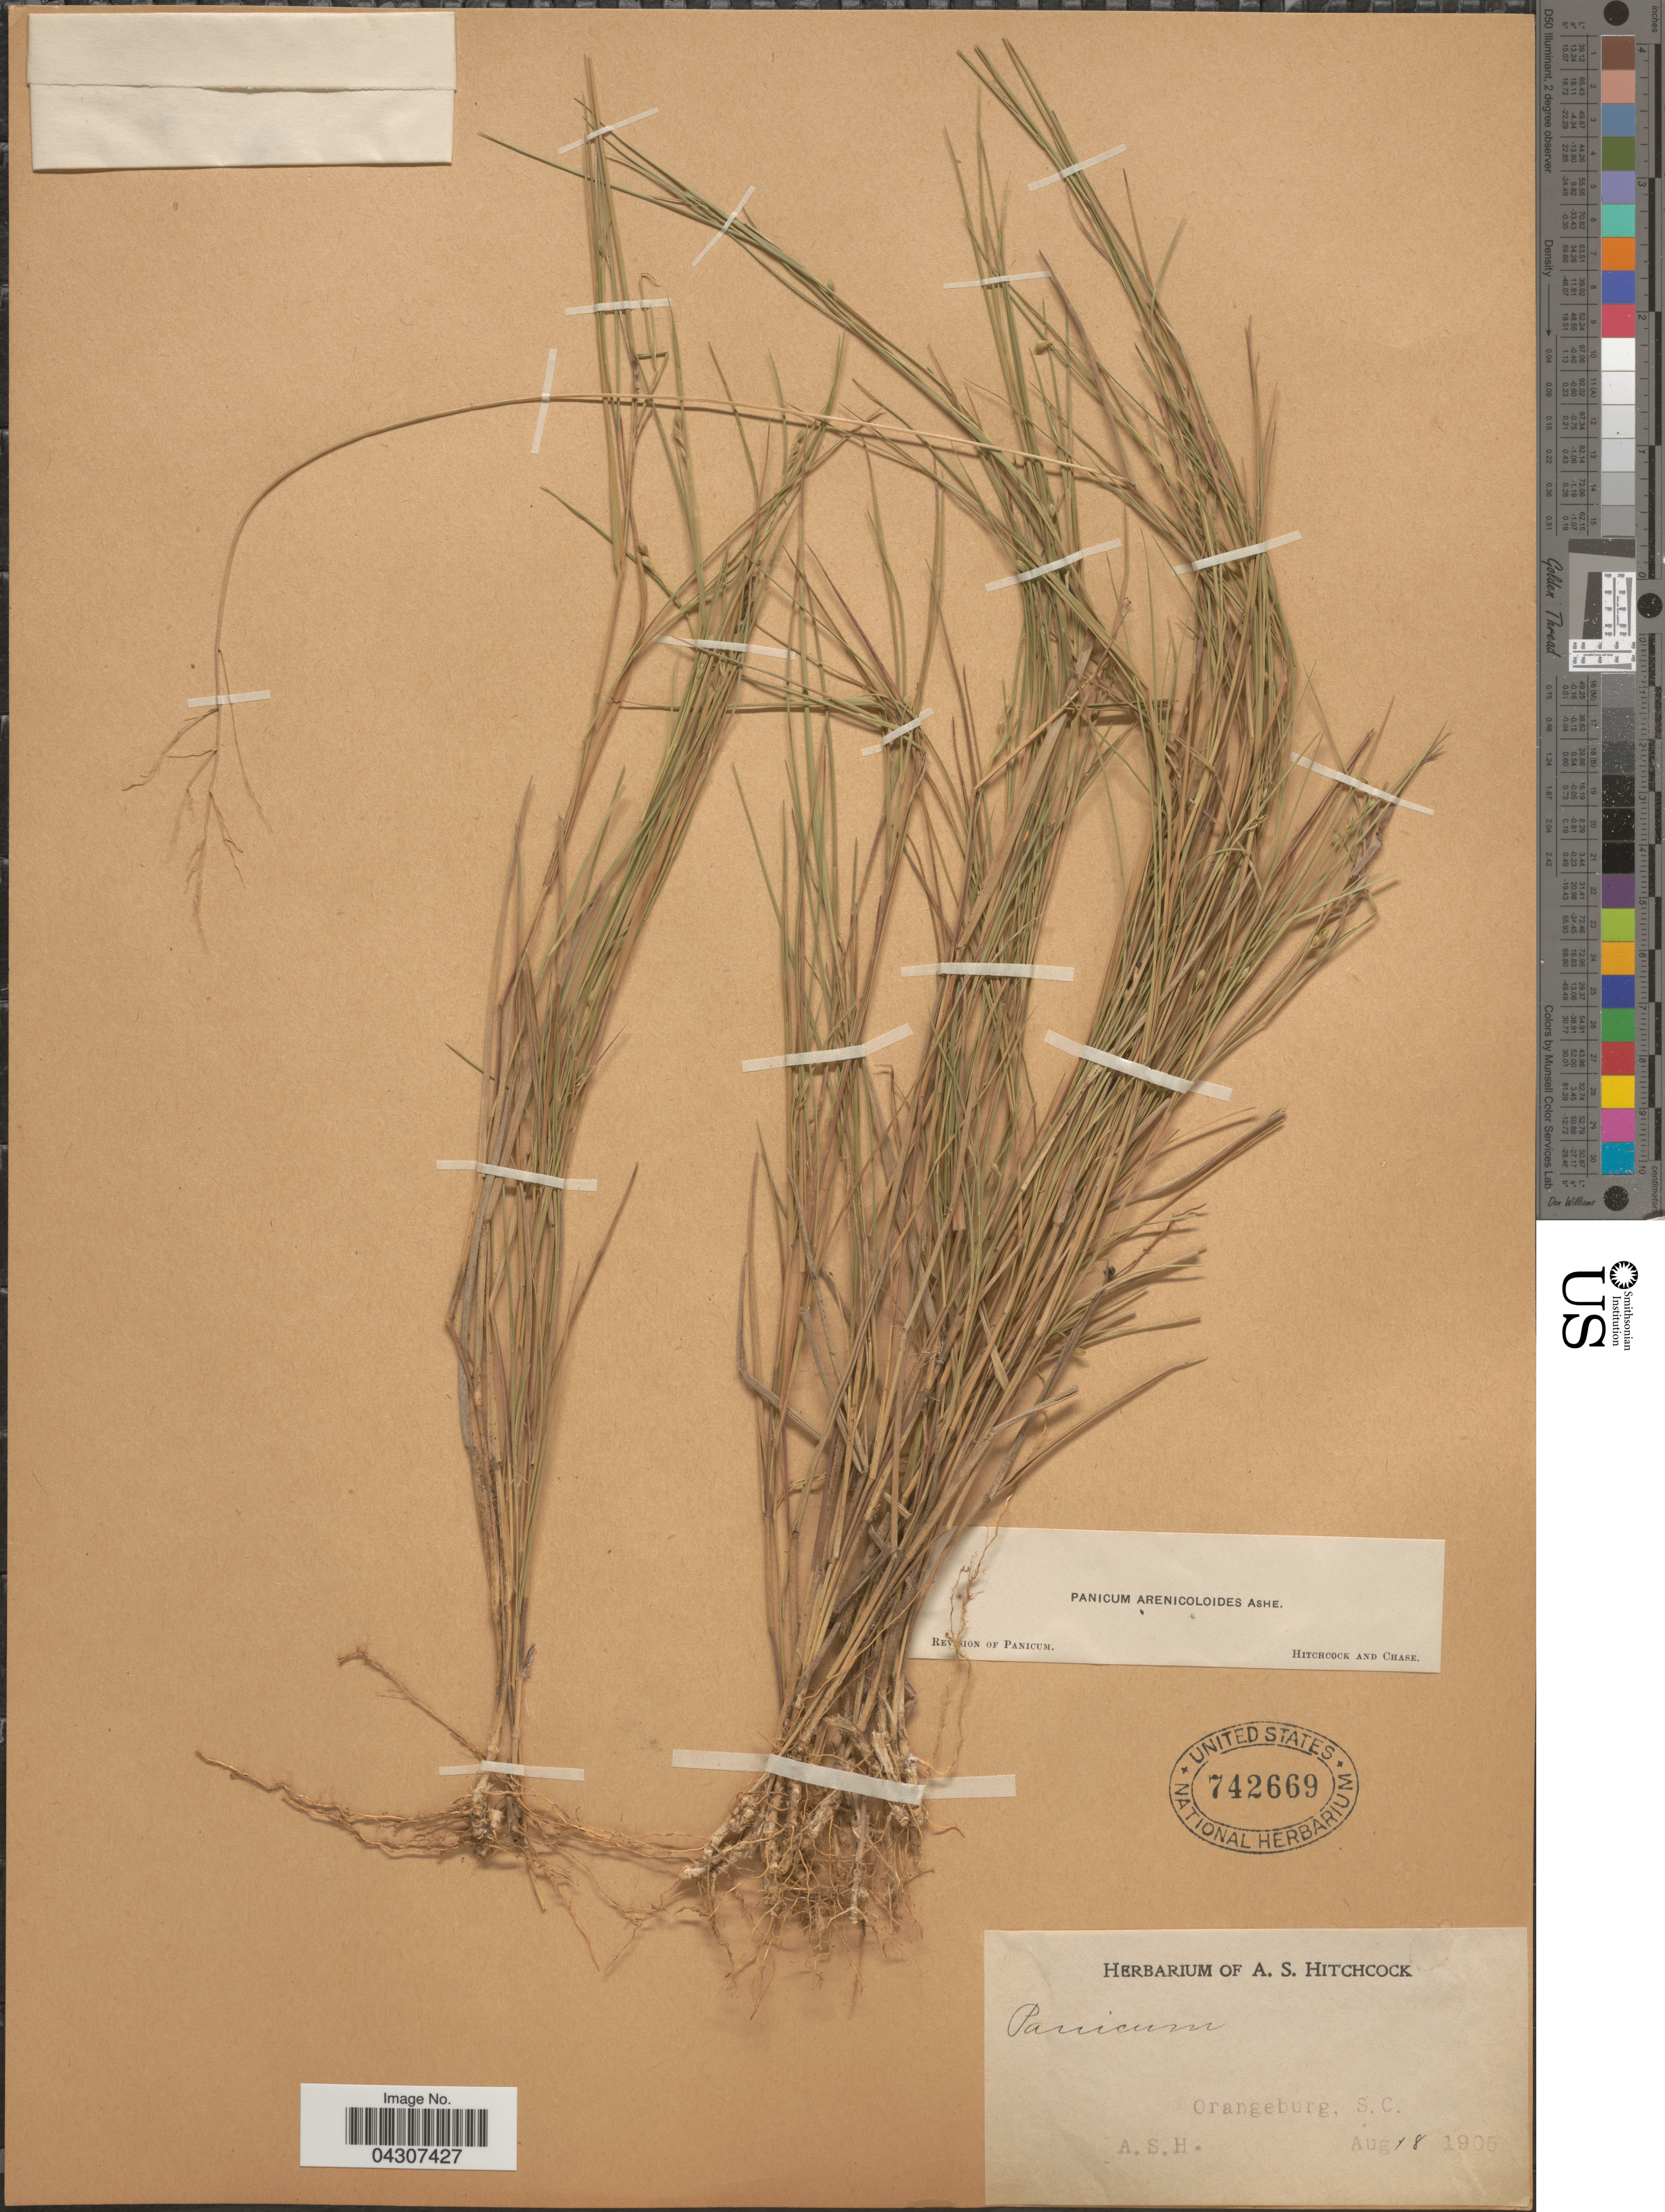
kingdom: Plantae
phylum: Tracheophyta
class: Liliopsida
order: Poales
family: Poaceae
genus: Dichanthelium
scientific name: Dichanthelium aciculare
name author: (Desv. ex Poir.) Gould & C.A. Clark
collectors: A. S. Hitchcock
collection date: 1905-08-18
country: United States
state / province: South Carolina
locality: Orangeburg.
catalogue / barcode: US 742669